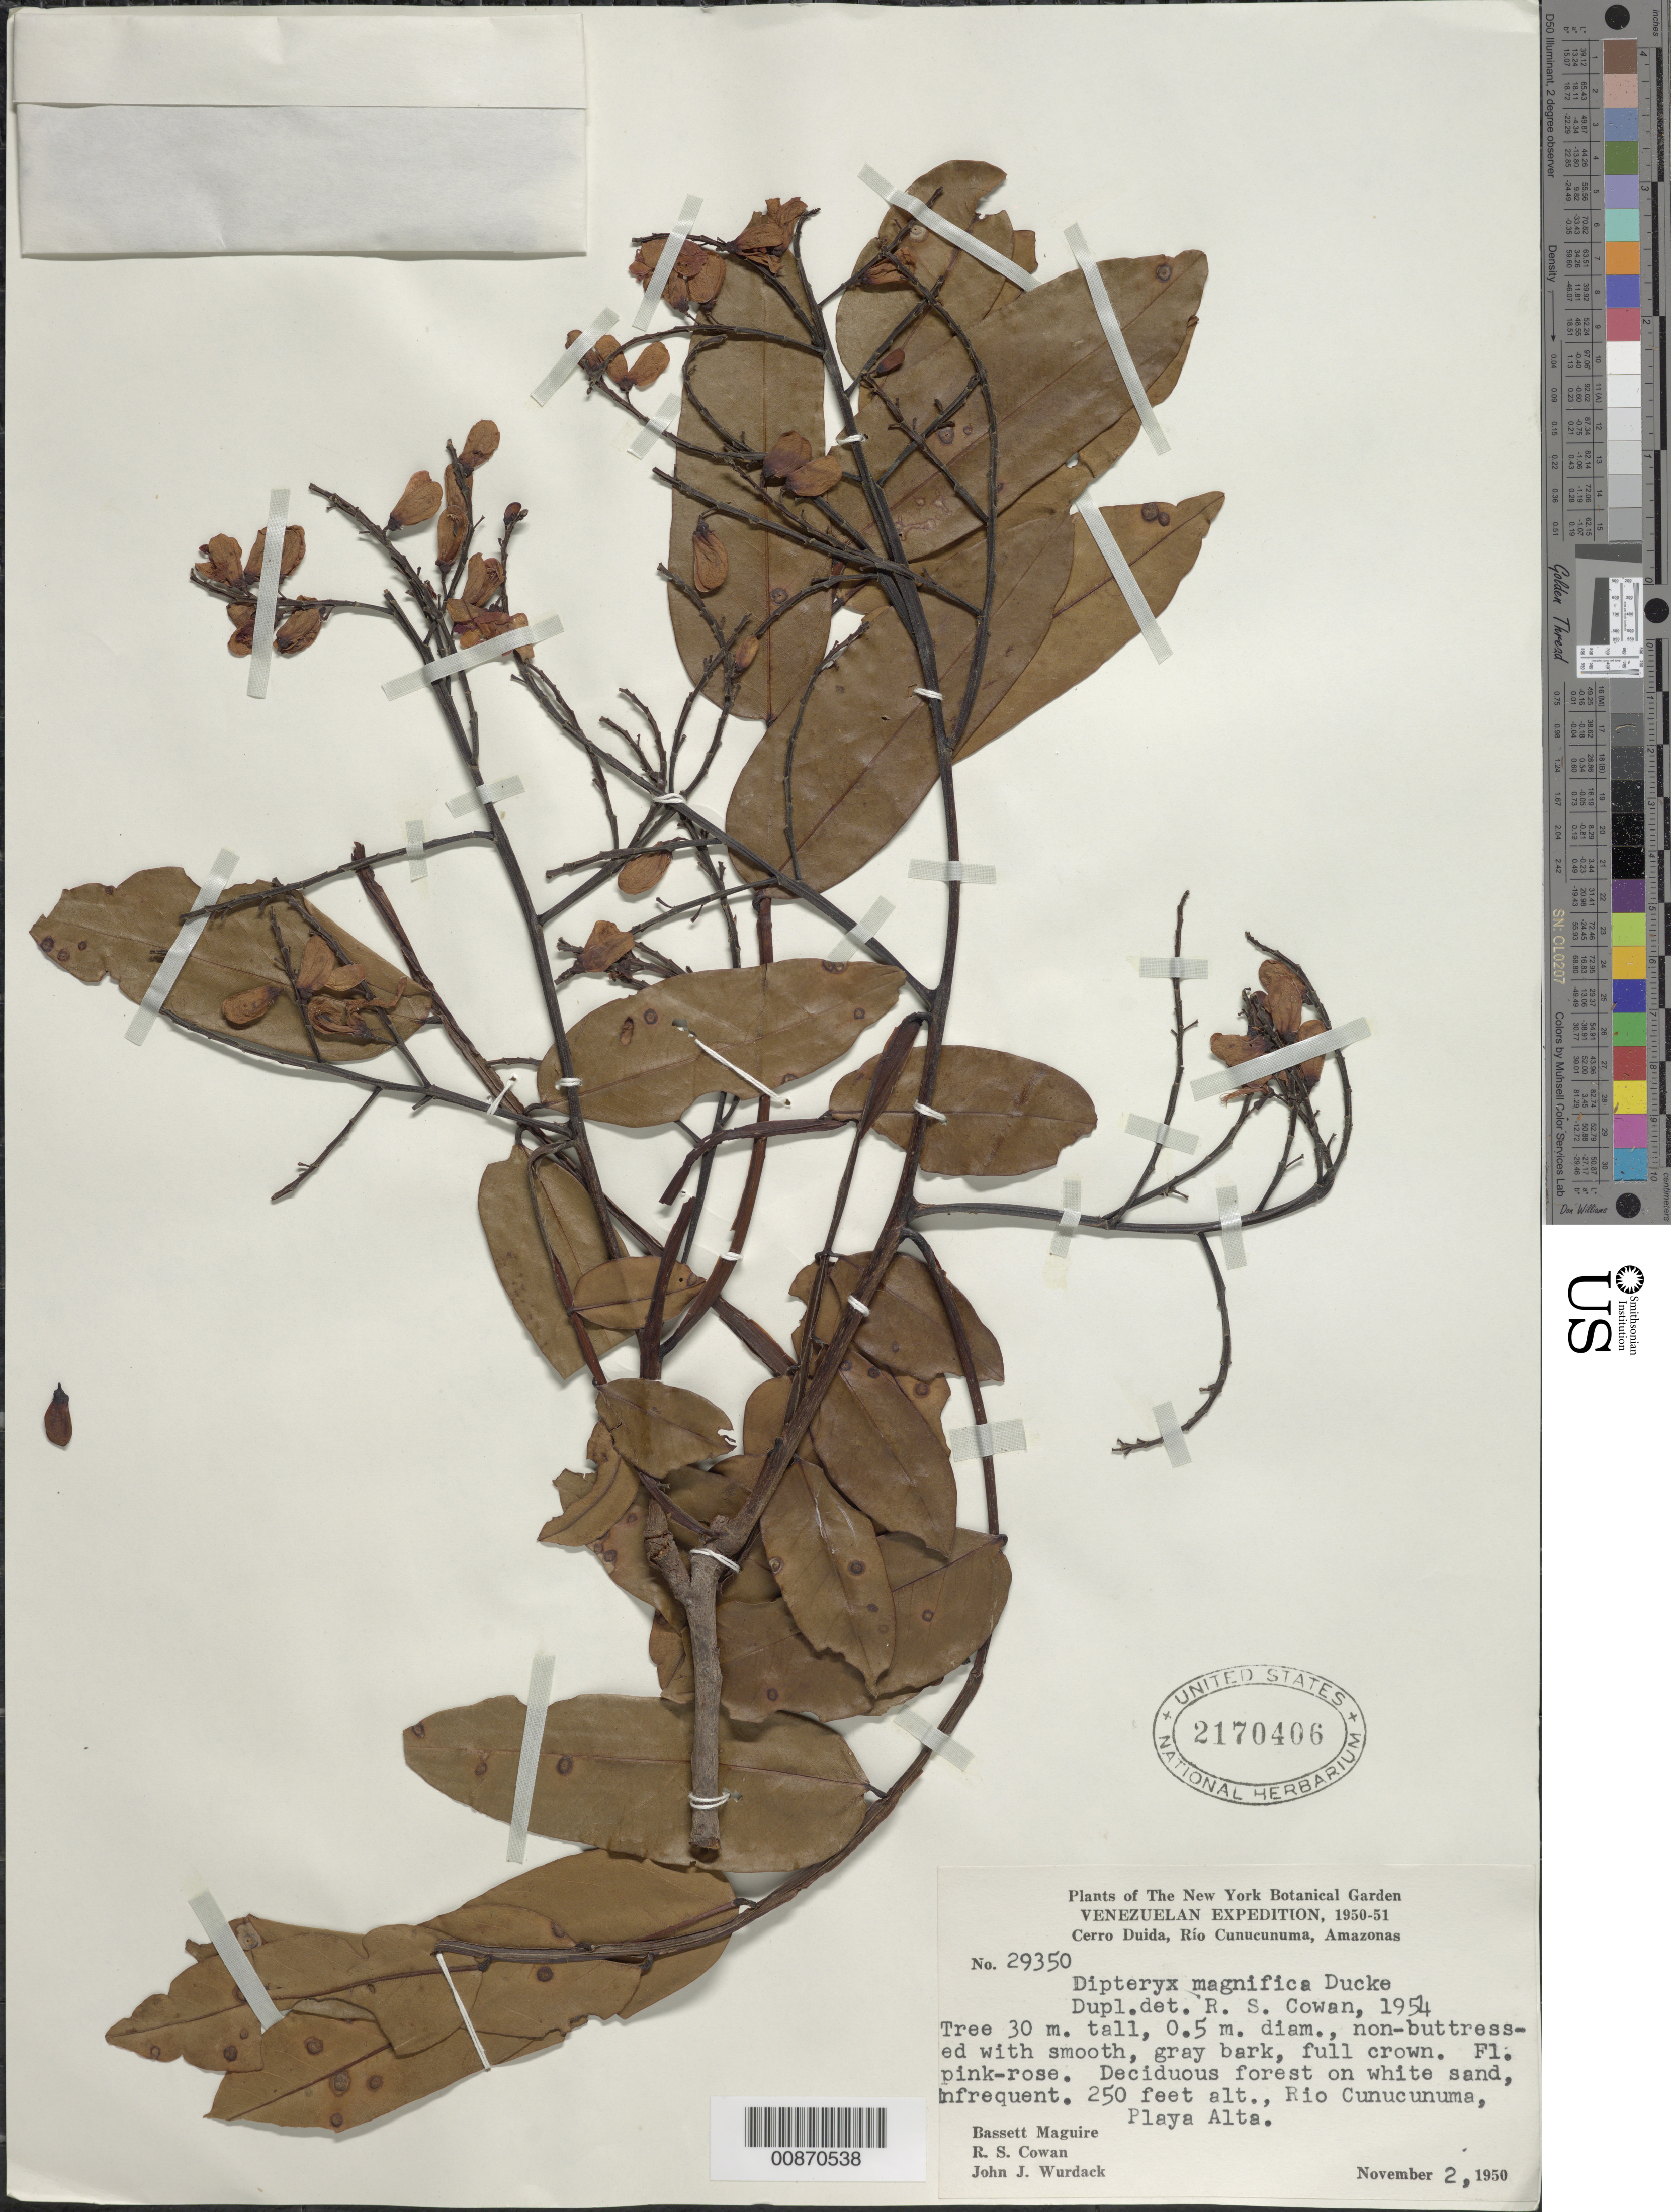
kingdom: Plantae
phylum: Tracheophyta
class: Magnoliopsida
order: Fabales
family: Fabaceae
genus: Dipteryx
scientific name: Dipteryx magnifica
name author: (Ducke) Ducke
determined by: Cowan, R. S.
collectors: B. Maguire, R. S. Cowan & J. J. Wurdack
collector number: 29350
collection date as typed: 2-Nov-50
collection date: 1950-11-02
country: Venezuela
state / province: Amazonas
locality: Playa Alta, Río Cunucunuma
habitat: Deciduous forest on white sand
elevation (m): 76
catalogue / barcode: US 2170406